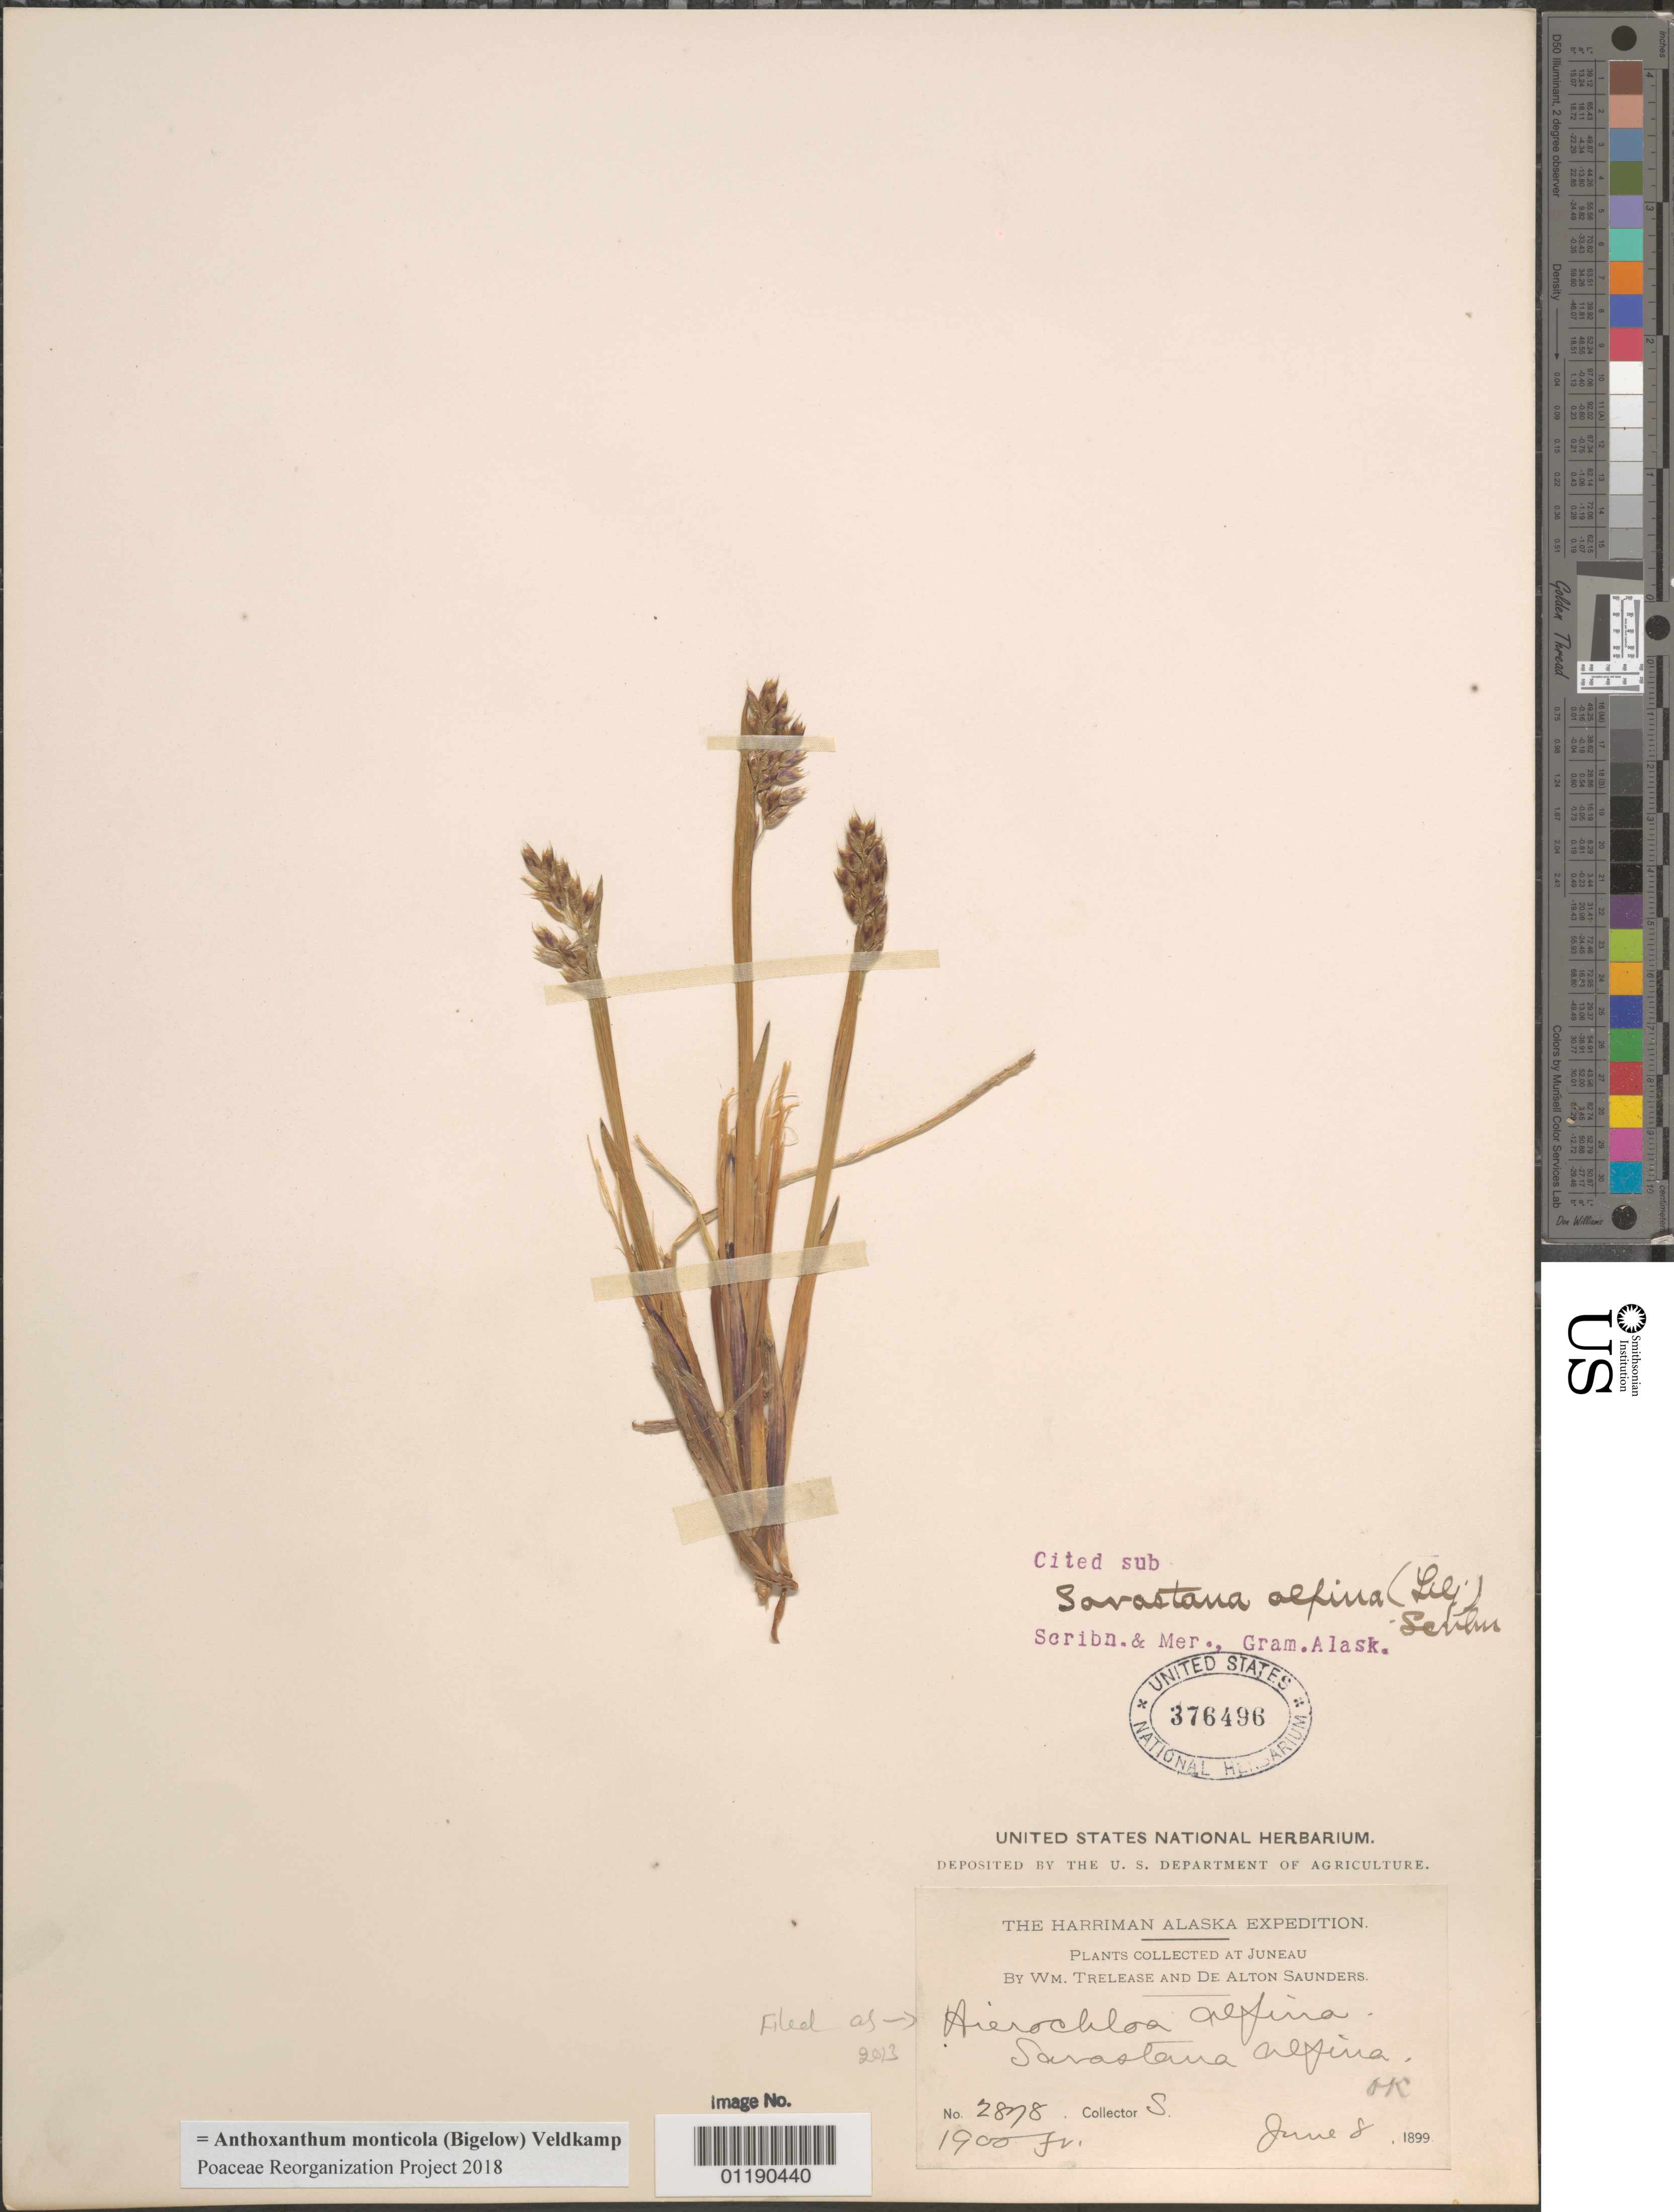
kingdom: Plantae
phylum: Tracheophyta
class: Liliopsida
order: Poales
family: Poaceae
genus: Anthoxanthum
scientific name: Anthoxanthum monticola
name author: (Bigelow) Veldkamp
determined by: Poaceae Reorganization Project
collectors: W. Trelease & D. Saunders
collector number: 2878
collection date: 1899-06-08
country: United States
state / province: Alaska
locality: Juneau.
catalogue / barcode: US 376496